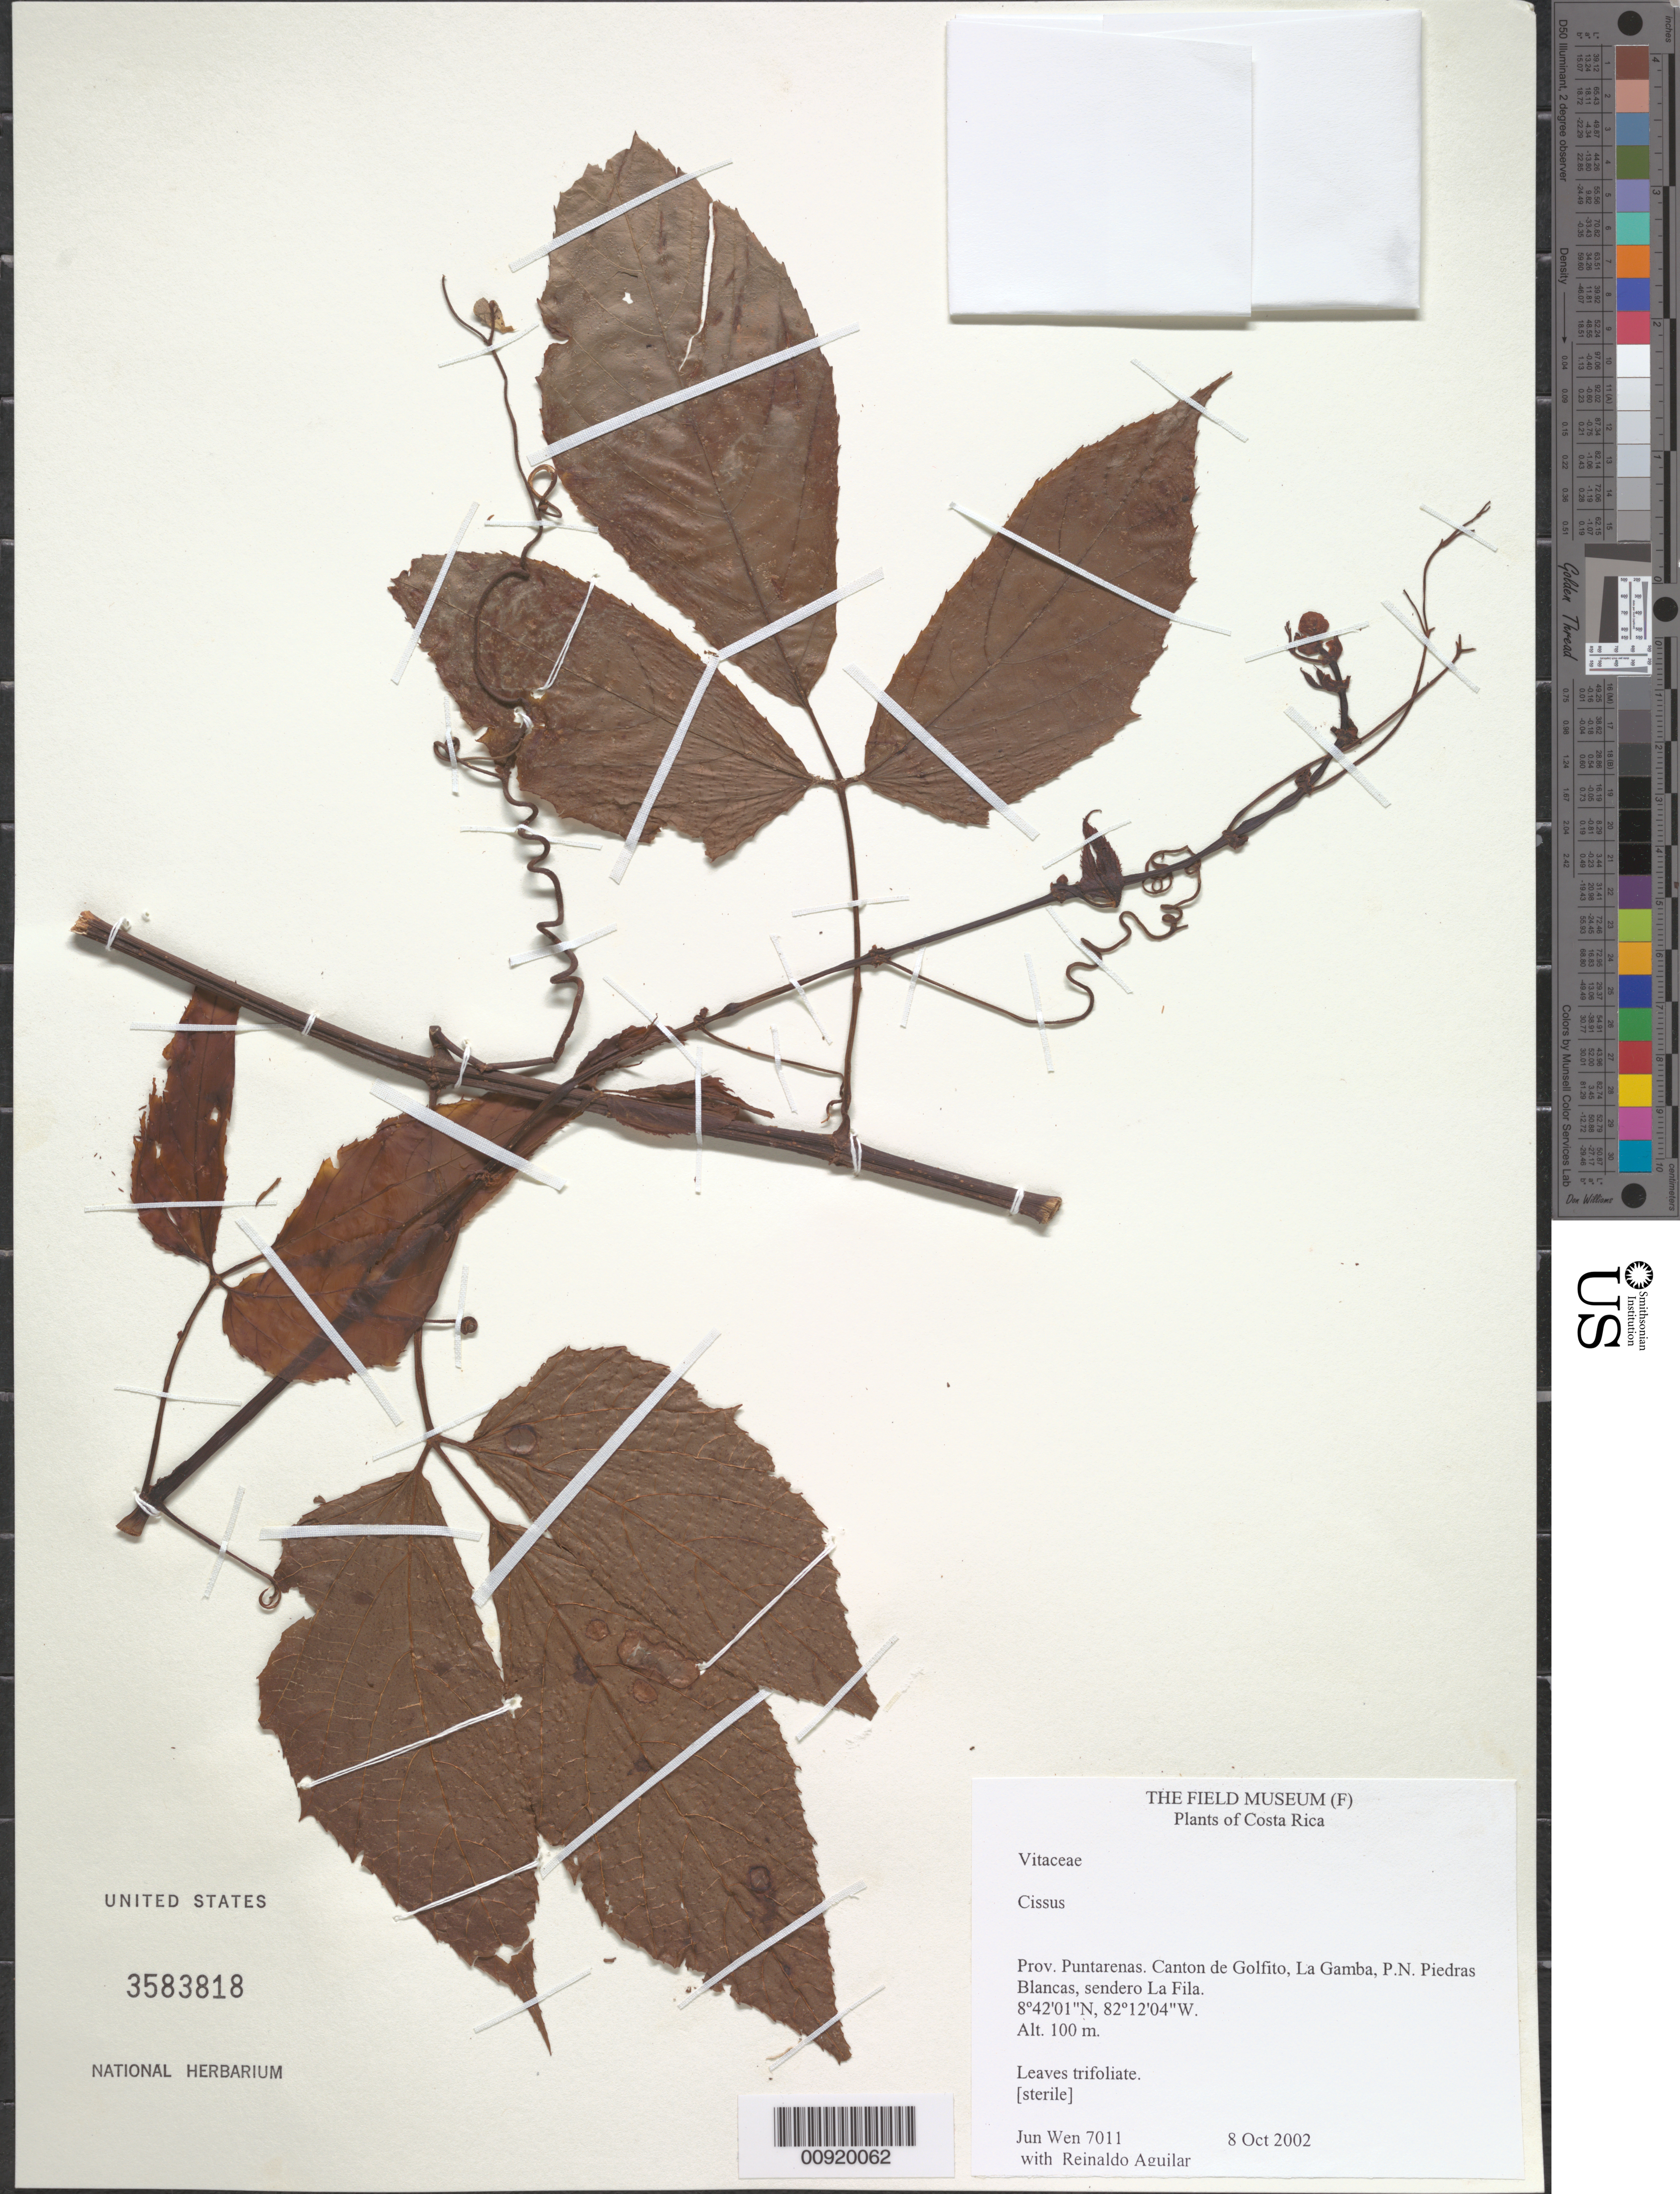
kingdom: Plantae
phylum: Tracheophyta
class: Magnoliopsida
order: Vitales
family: Vitaceae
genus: Cissus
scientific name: Cissus sp.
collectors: J. Wen & R. Aguilar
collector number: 7011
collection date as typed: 24 Sep 2002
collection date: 2002-10-08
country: Costa Rica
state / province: Puntarenas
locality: Canton de Golfito, La Gamba, P.N. Piedras Blancas, sendero La Fila.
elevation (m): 100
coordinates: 8 42 01 N, 82 12 04 W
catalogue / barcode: US 3583818